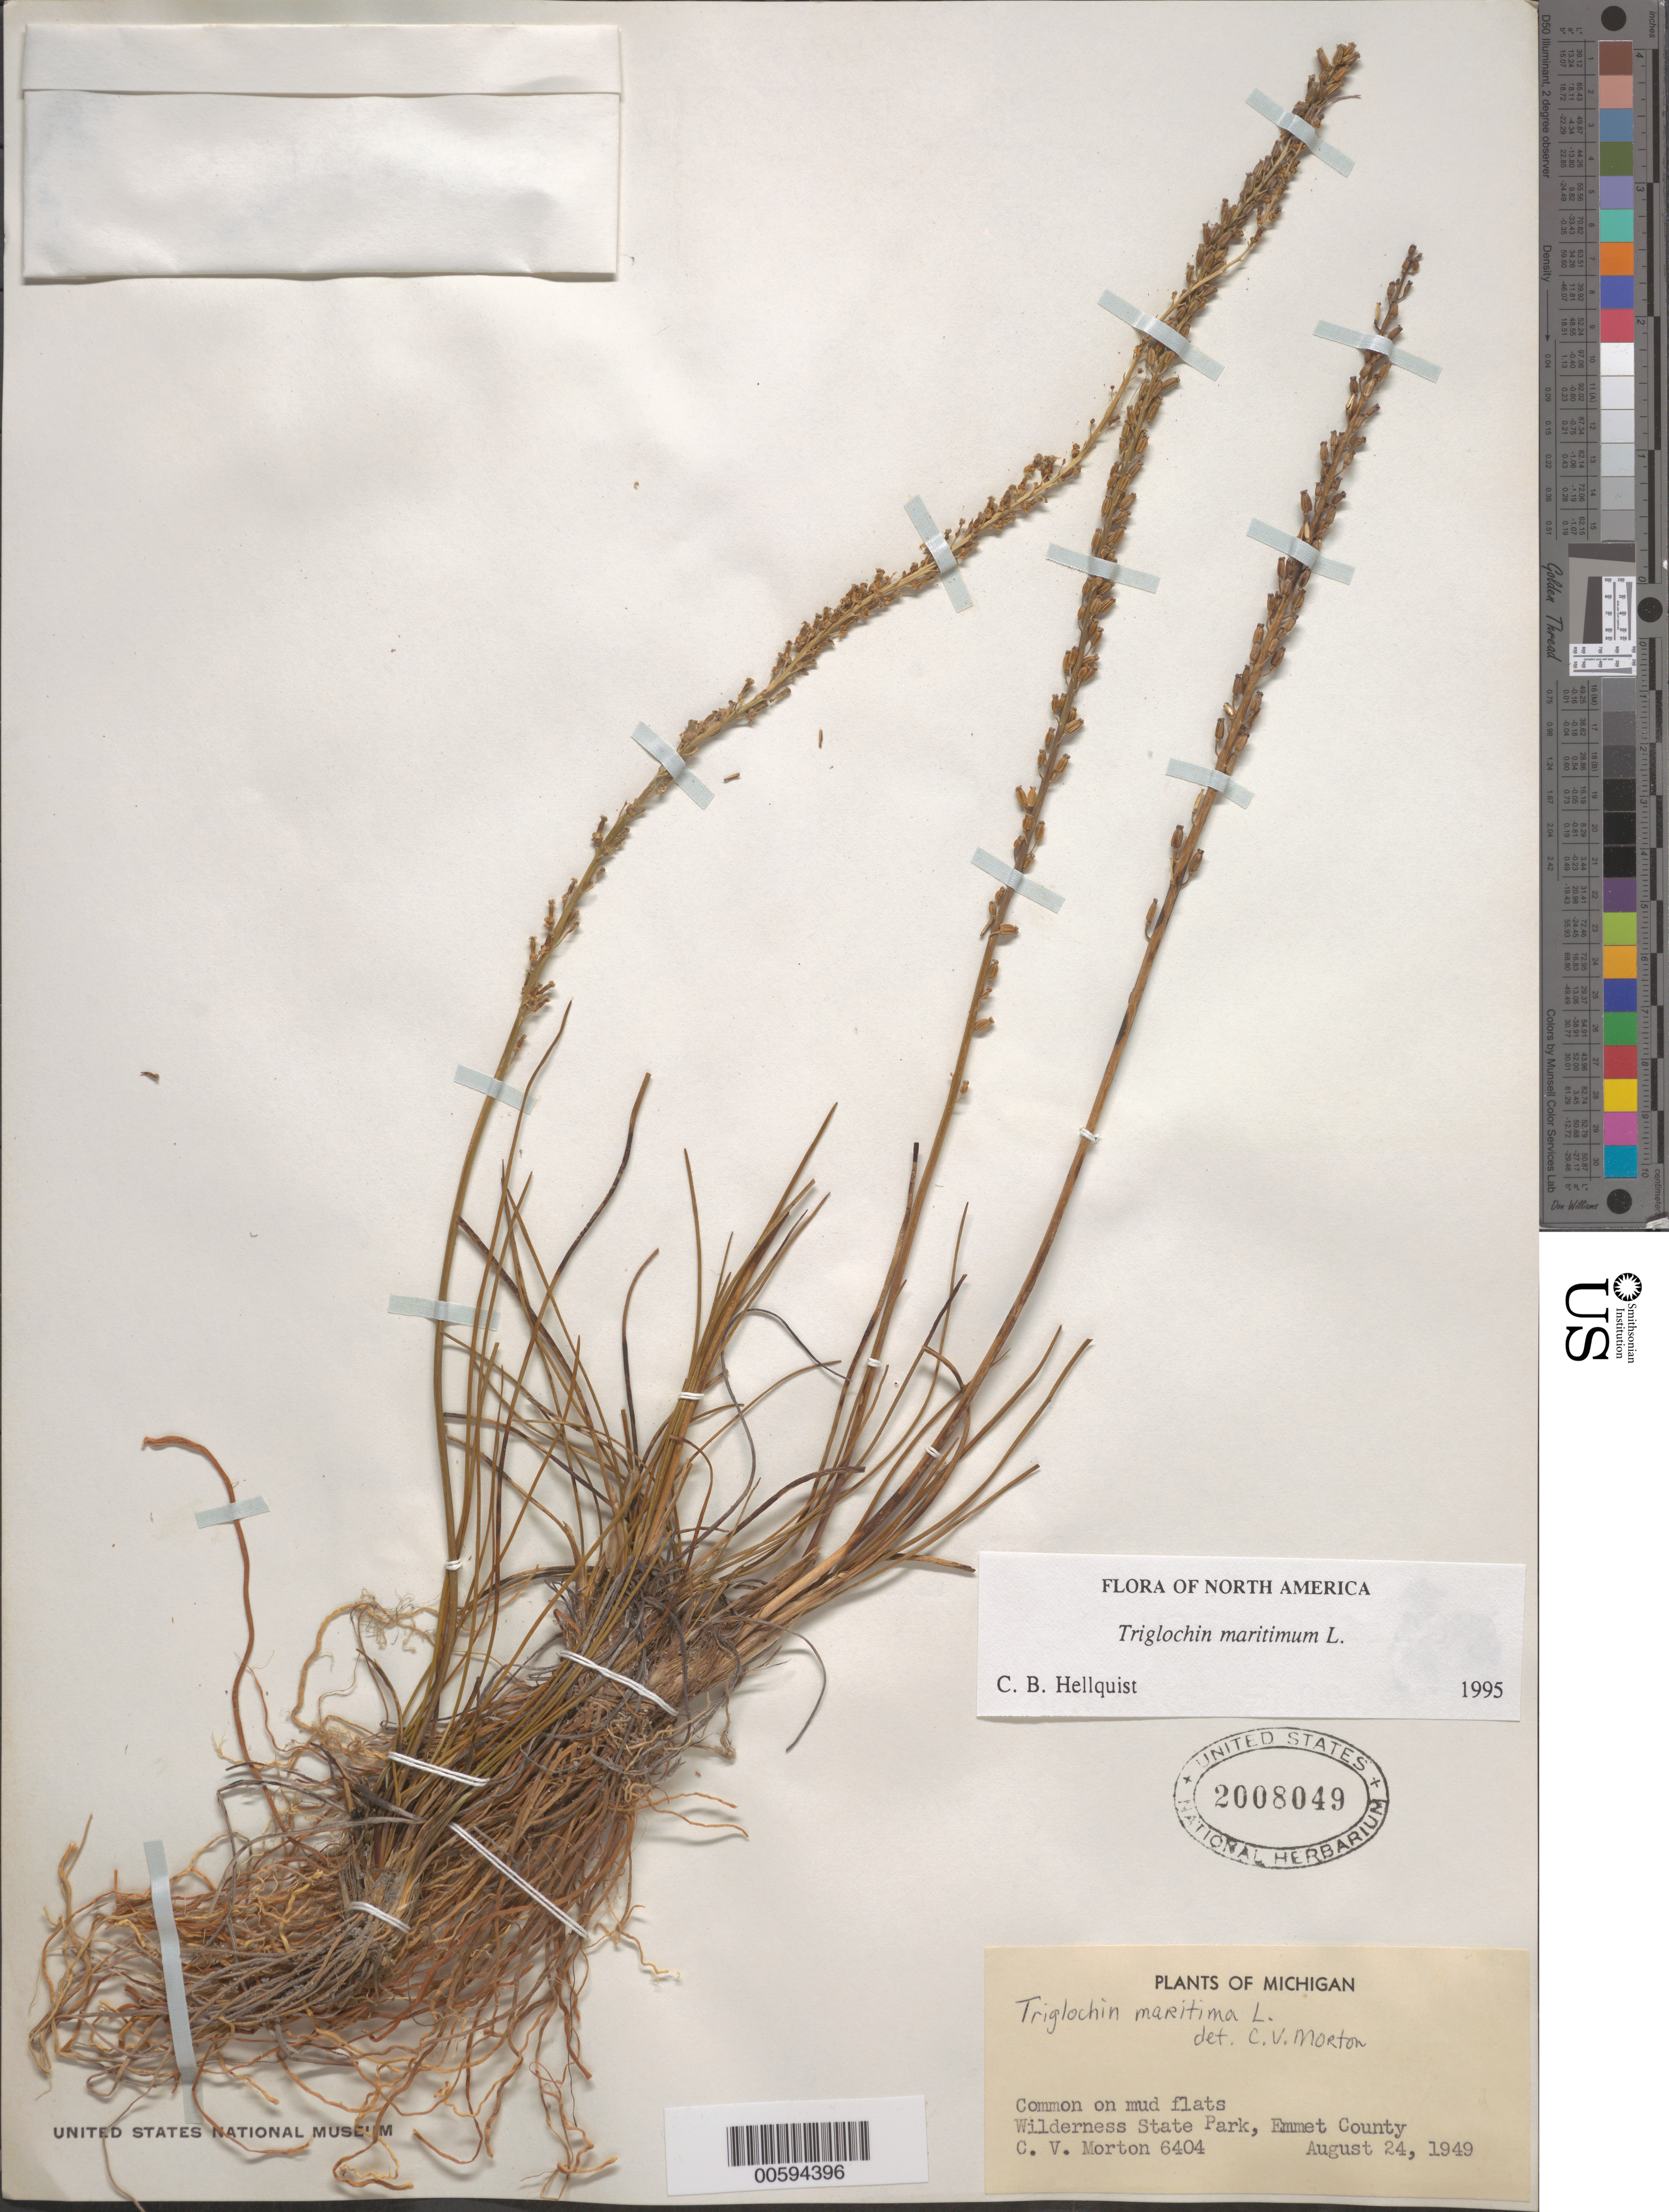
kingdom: Plantae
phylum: Tracheophyta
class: Liliopsida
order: Alismatales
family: Juncaginaceae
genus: Triglochin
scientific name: Triglochin maritima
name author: L.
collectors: C. V. Morton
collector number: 6404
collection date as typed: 24 Aug 1949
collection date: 1949-08-24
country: United States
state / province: Michigan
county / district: Emmet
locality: Wilderness State Park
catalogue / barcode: US 2008049